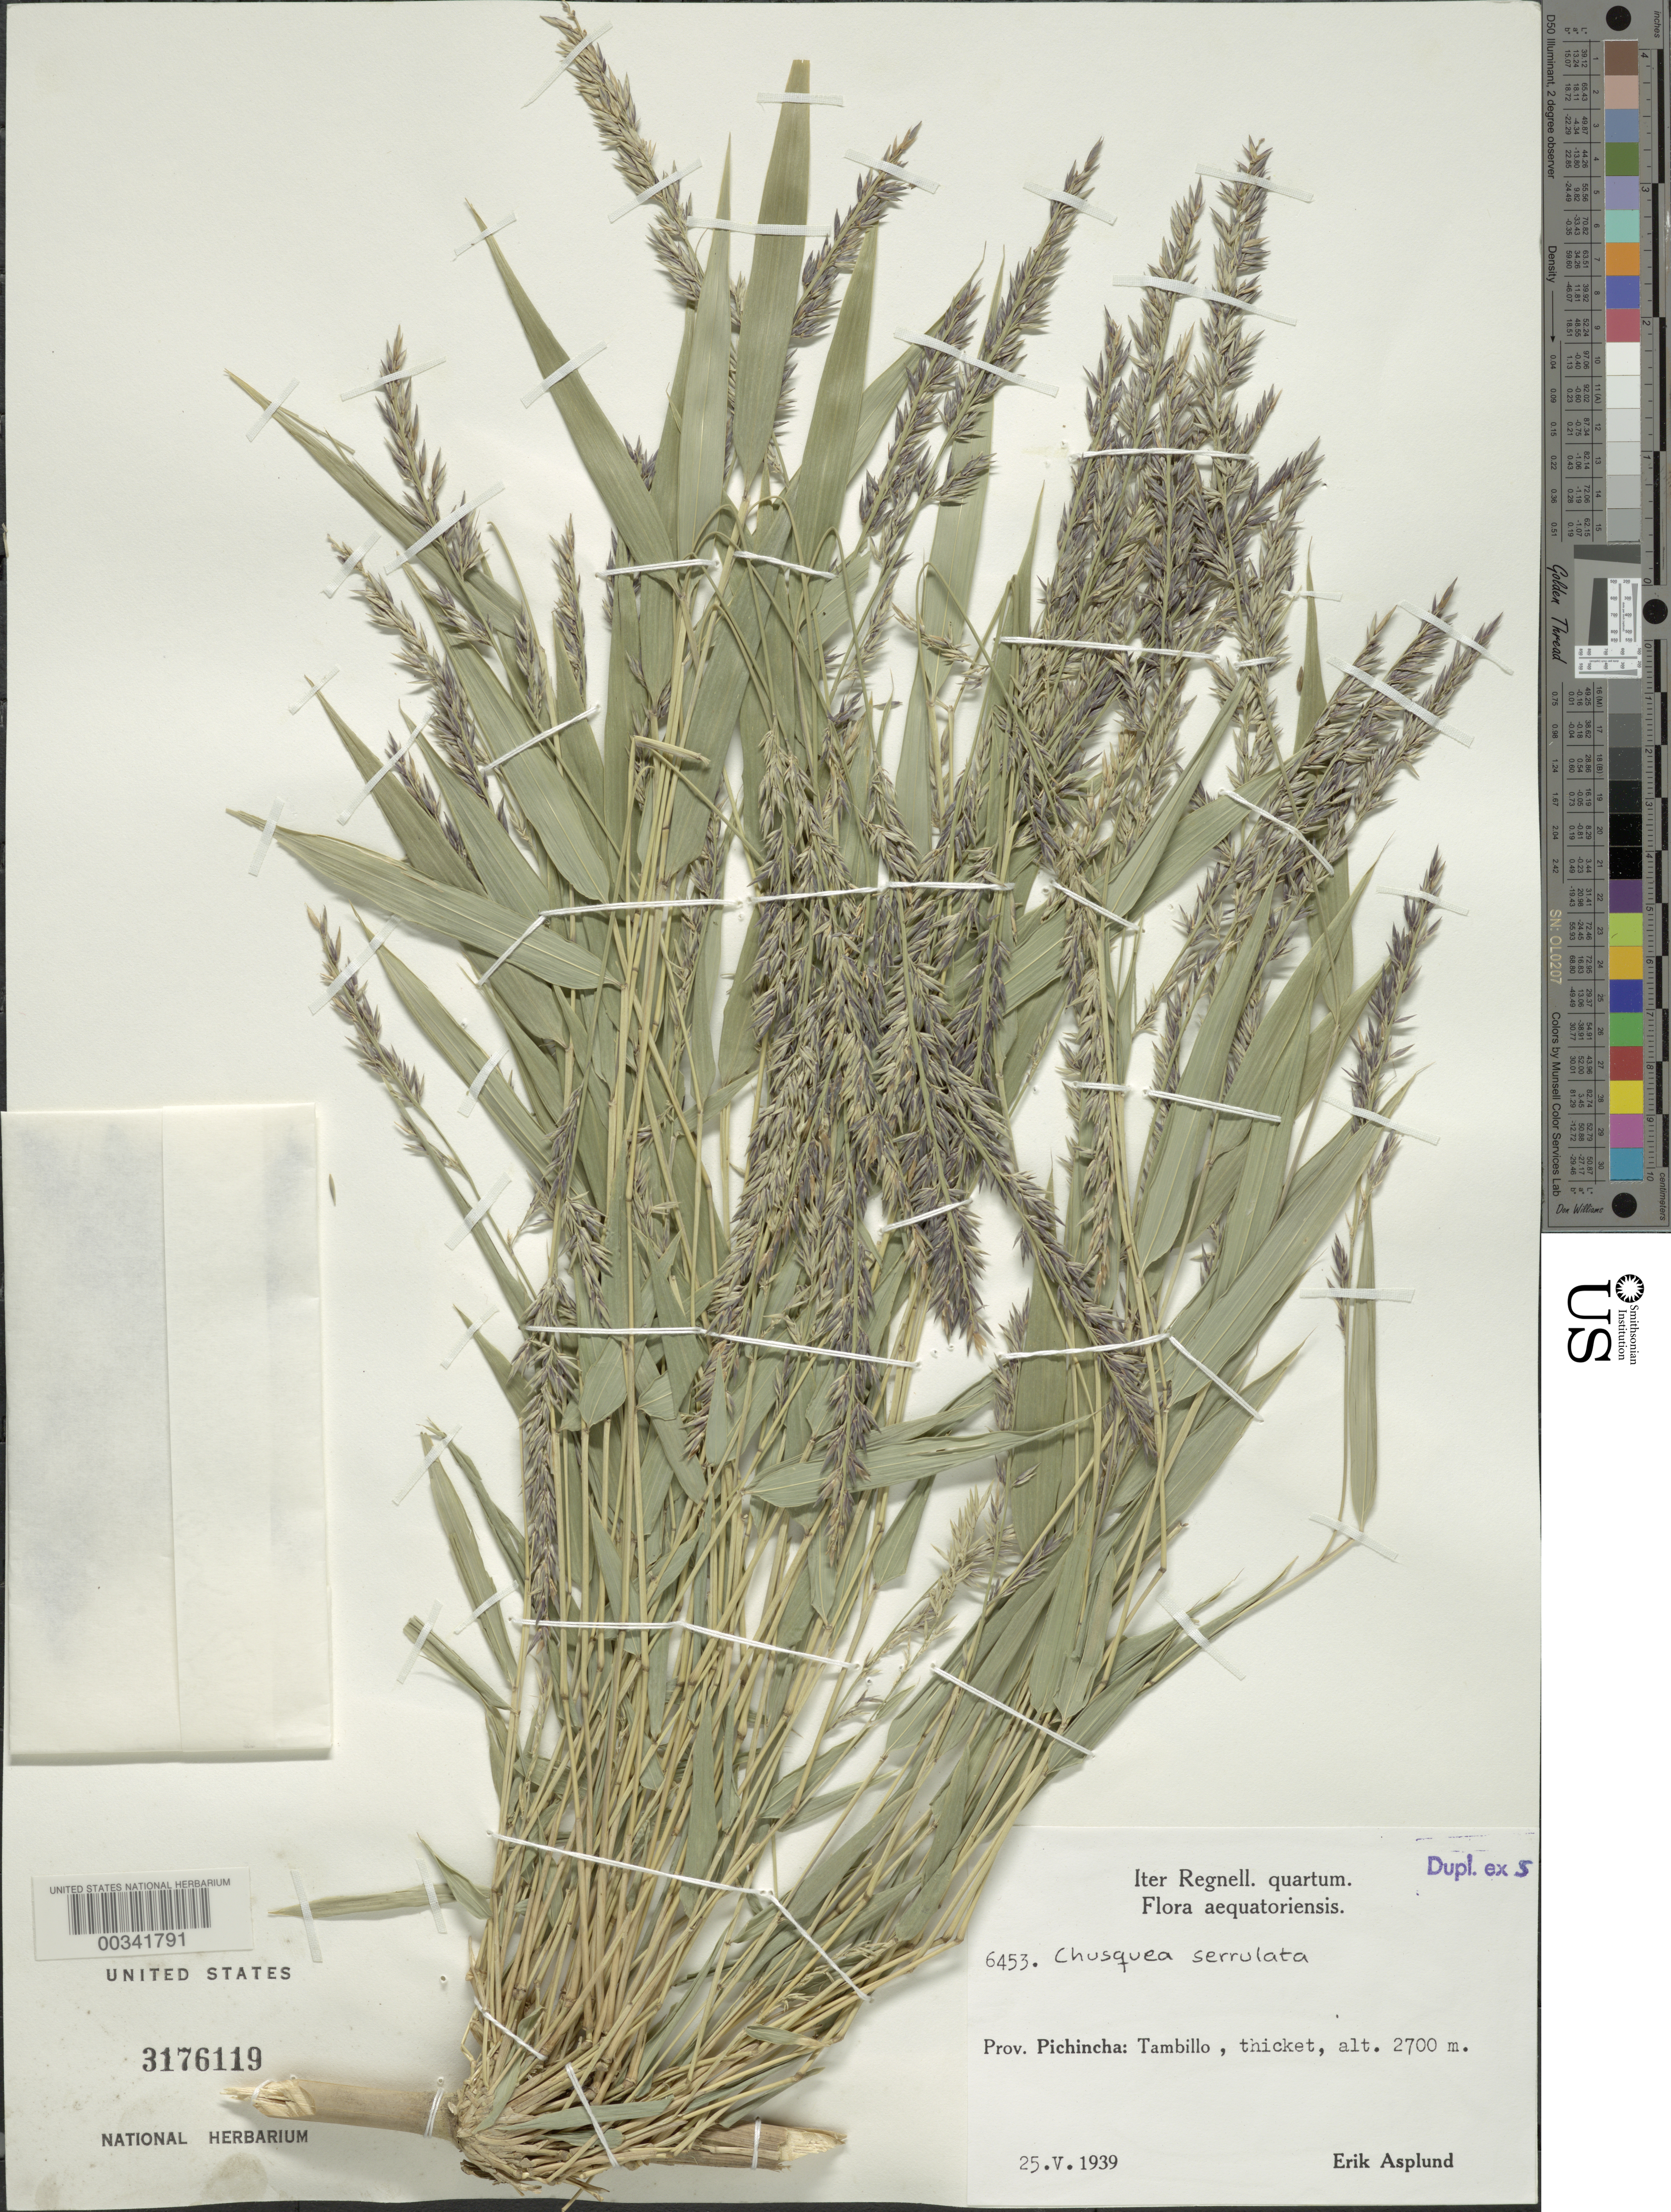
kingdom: Plantae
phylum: Tracheophyta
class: Liliopsida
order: Poales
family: Poaceae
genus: Chusquea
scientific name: Chusquea serrulata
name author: Pilg.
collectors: E. Asplund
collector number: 6453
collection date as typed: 25 May 1939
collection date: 1939-05-25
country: Ecuador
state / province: Pichincha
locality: Tambillo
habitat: Thicket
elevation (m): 2700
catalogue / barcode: US 3176119